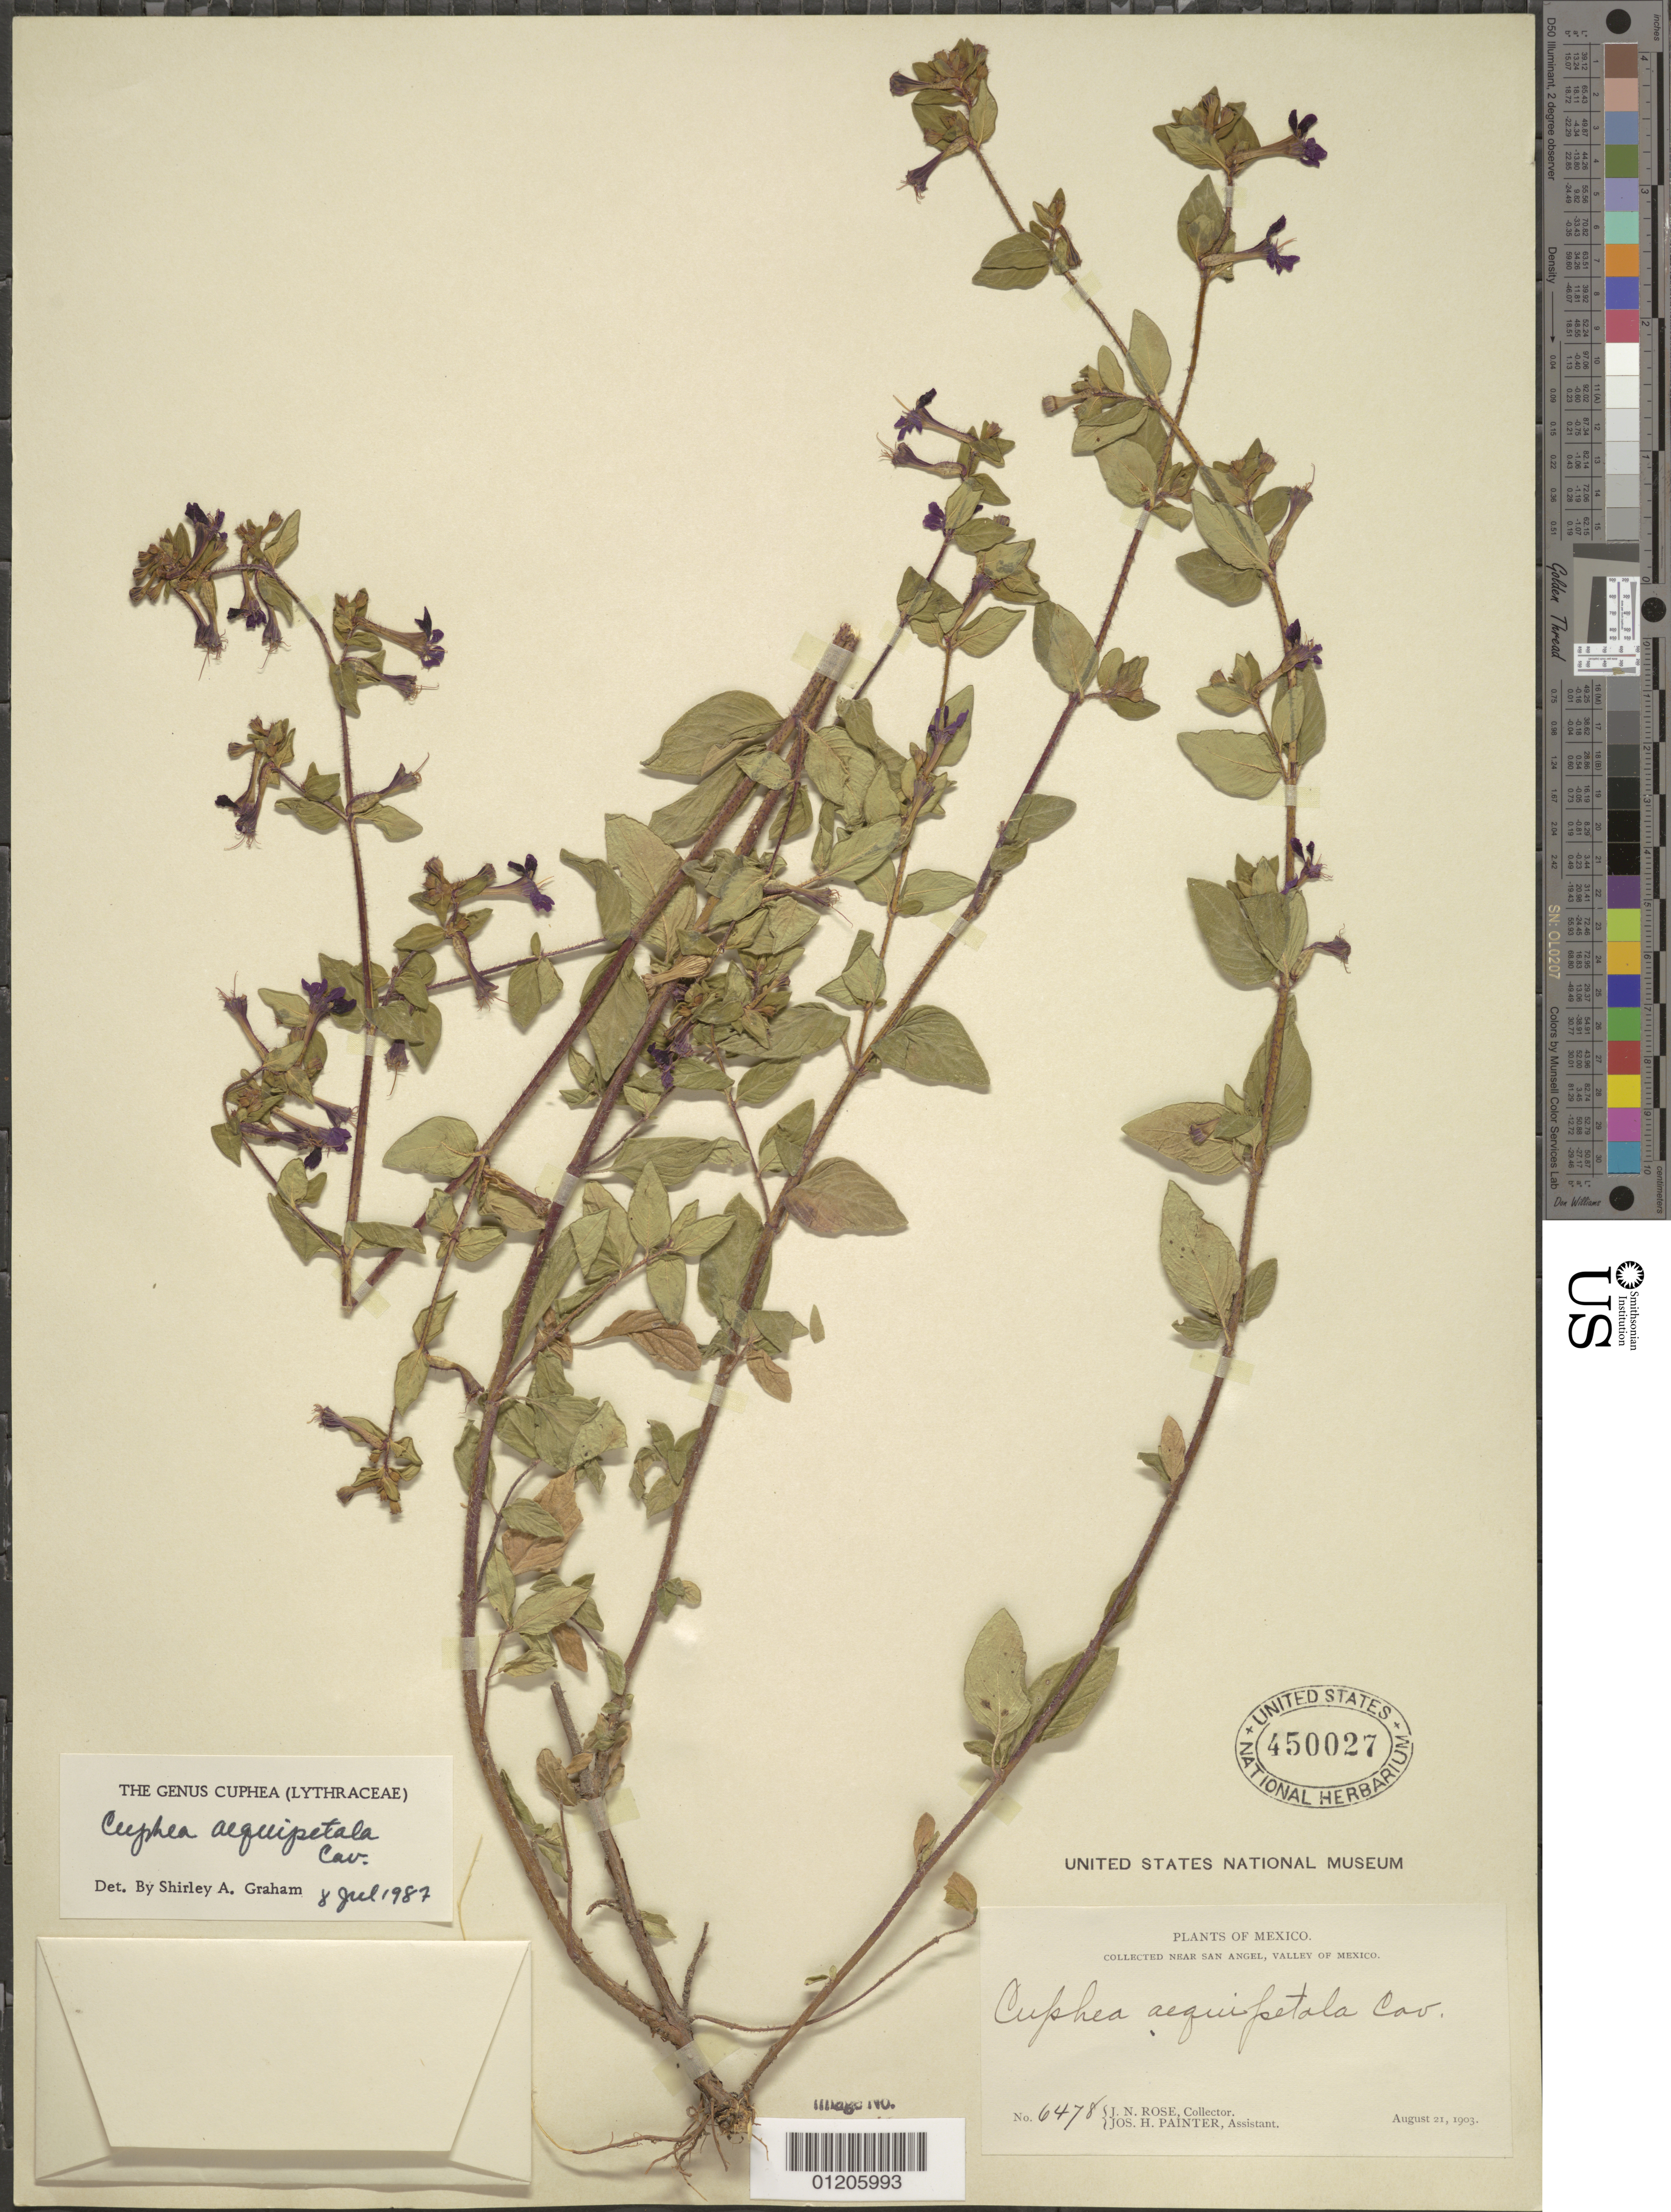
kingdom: Plantae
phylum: Tracheophyta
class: Magnoliopsida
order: Myrtales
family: Lythraceae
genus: Cuphea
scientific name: Cuphea aequipetala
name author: Cav.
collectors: J. N. Rose & J. H. Painter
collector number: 6478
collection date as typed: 21 Aug 1903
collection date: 1903-08-21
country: Mexico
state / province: Distrito Federal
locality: Near San Angel, Valley of México.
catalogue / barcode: US 450027